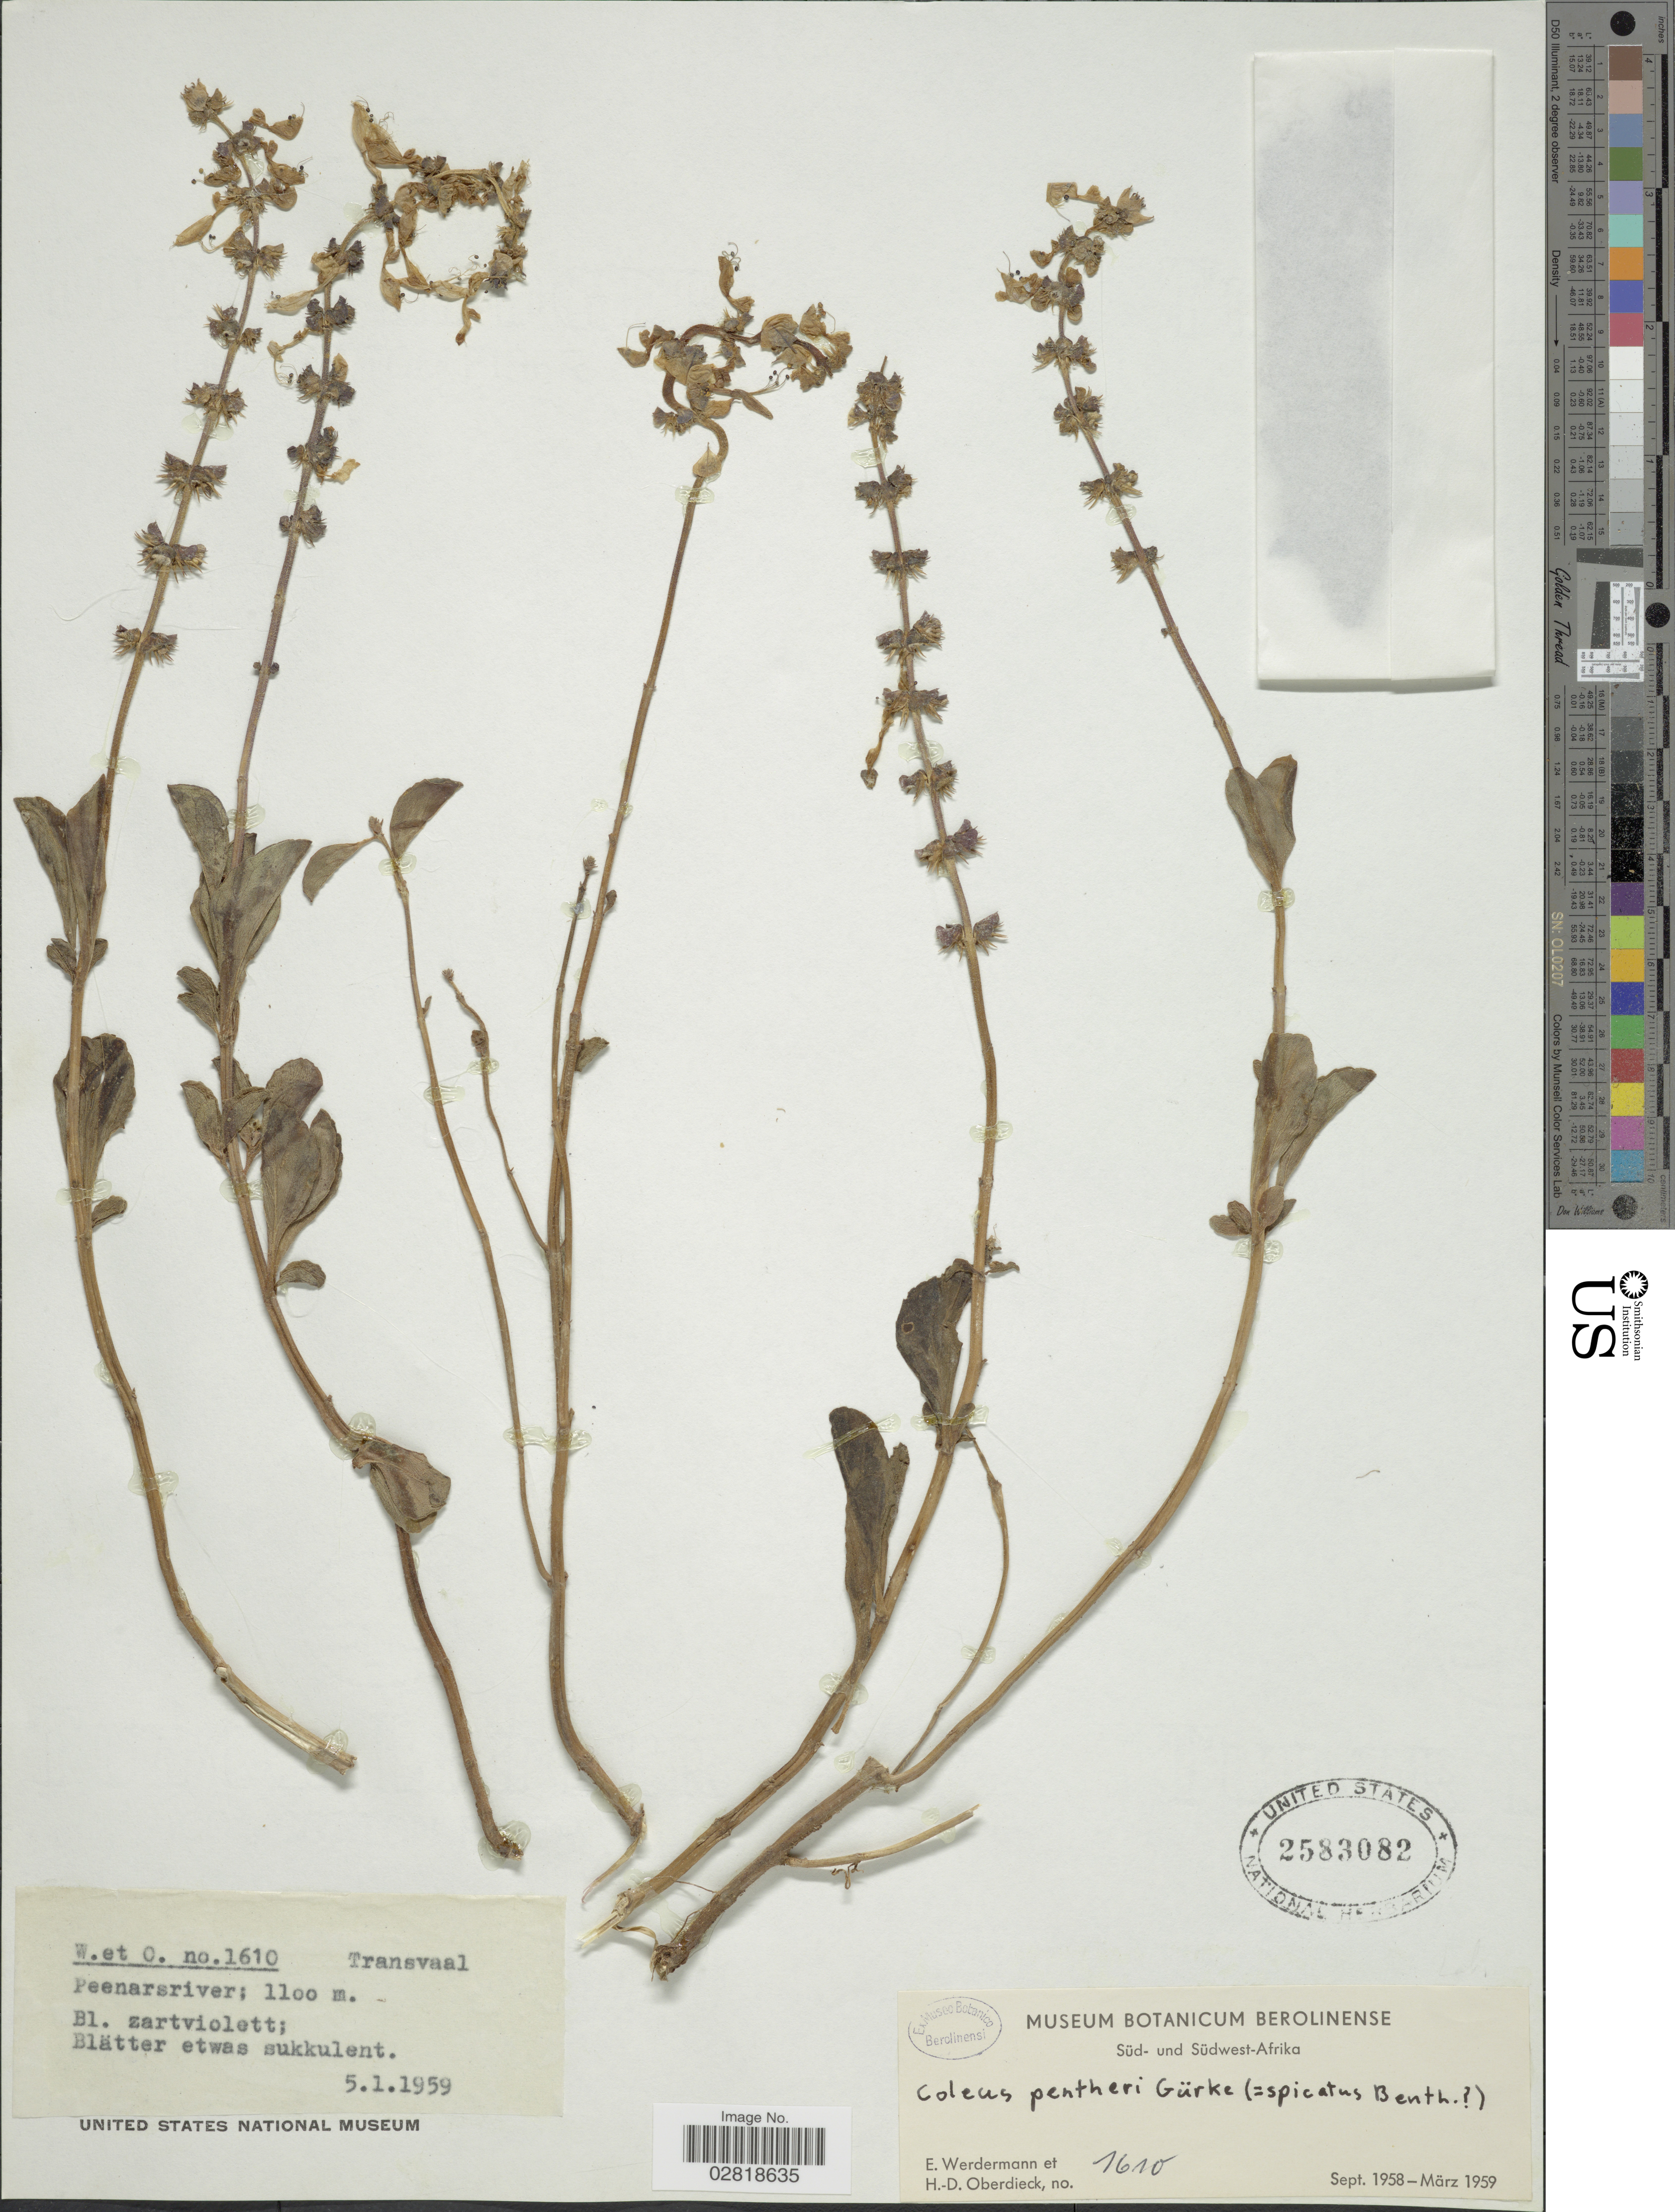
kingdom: Plantae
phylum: Tracheophyta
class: Magnoliopsida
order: Lamiales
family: Lamiaceae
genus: Plectranthus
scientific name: Plectranthus pentheri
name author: (Gürke ex Zahlbr.) van Jaarsv. & T.J. Edwards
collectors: E. Werdermann & H. Oberdieck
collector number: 1610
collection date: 1959-01-05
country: South Africa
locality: Transvaal. Peenarsriver.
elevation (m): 1100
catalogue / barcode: US 2583082